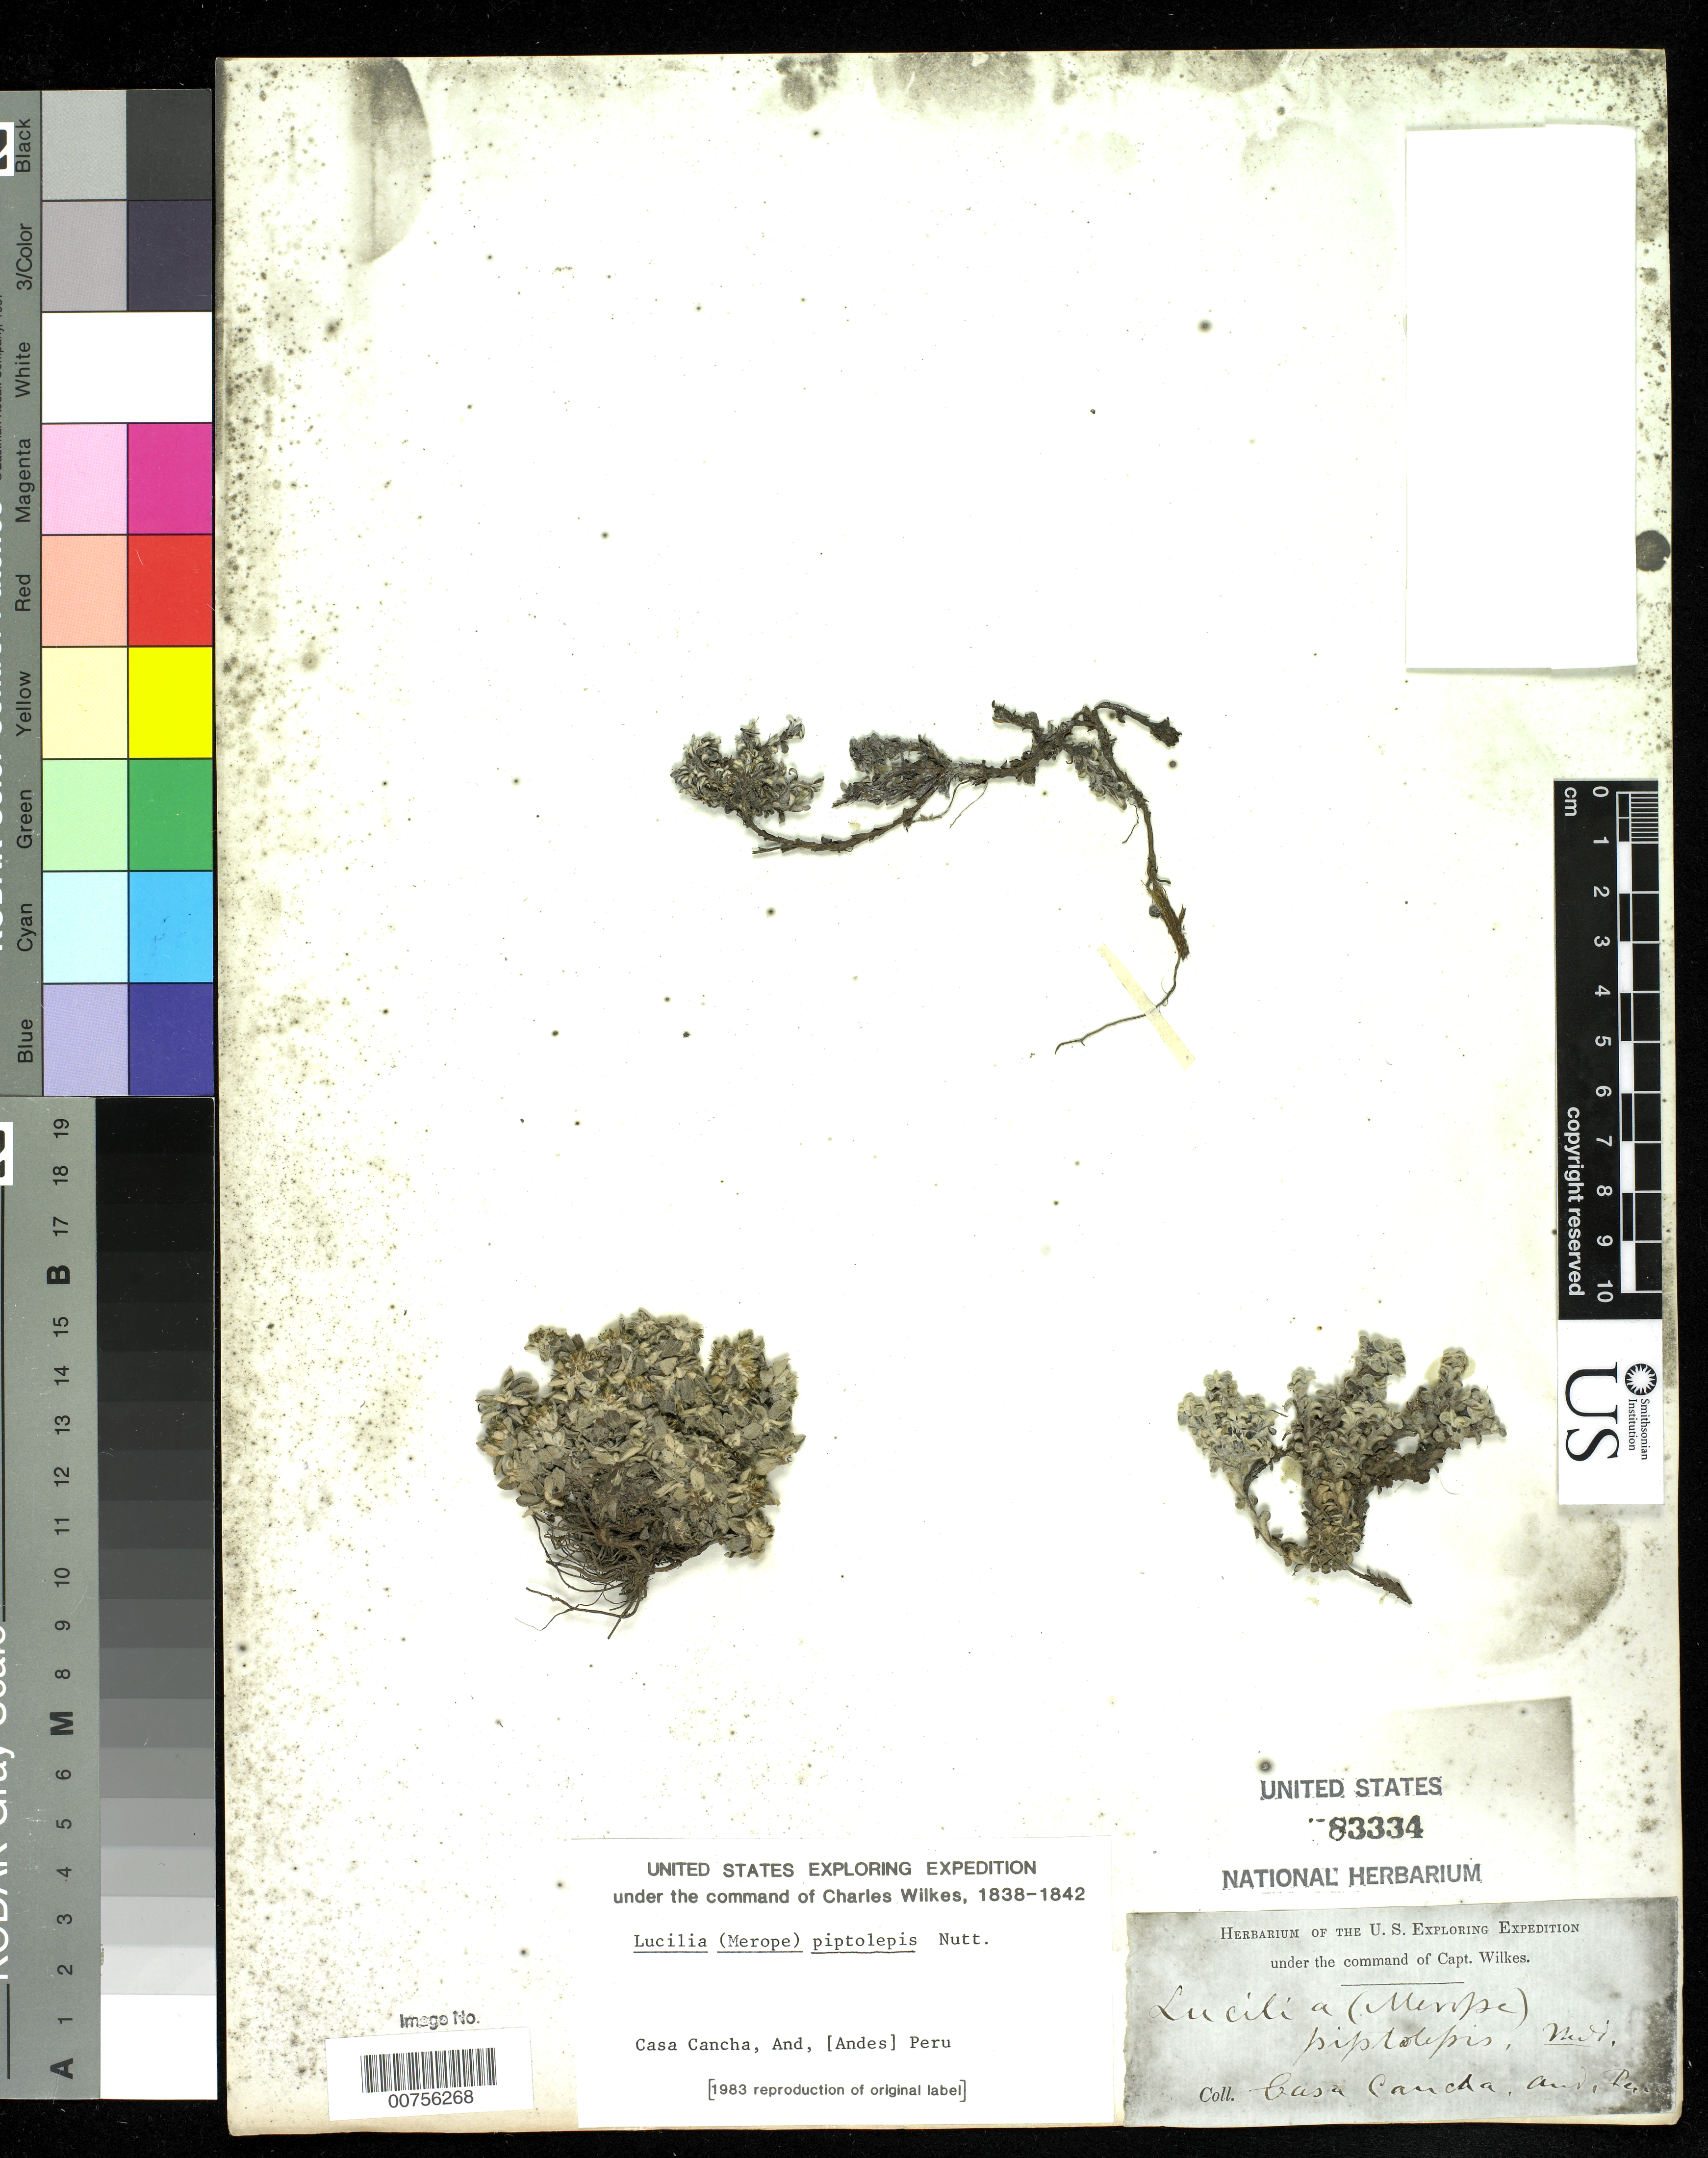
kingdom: Plantae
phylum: Tracheophyta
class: Magnoliopsida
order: Asterales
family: Asteraceae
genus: Mniodes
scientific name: Mniodes piptolepis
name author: (Wedd.) S.E. Freire et al.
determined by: Dillon, M. O.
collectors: Wilkes Explor. Exped.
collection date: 1838/1842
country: Peru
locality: Casa Cancha, And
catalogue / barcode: US 83334